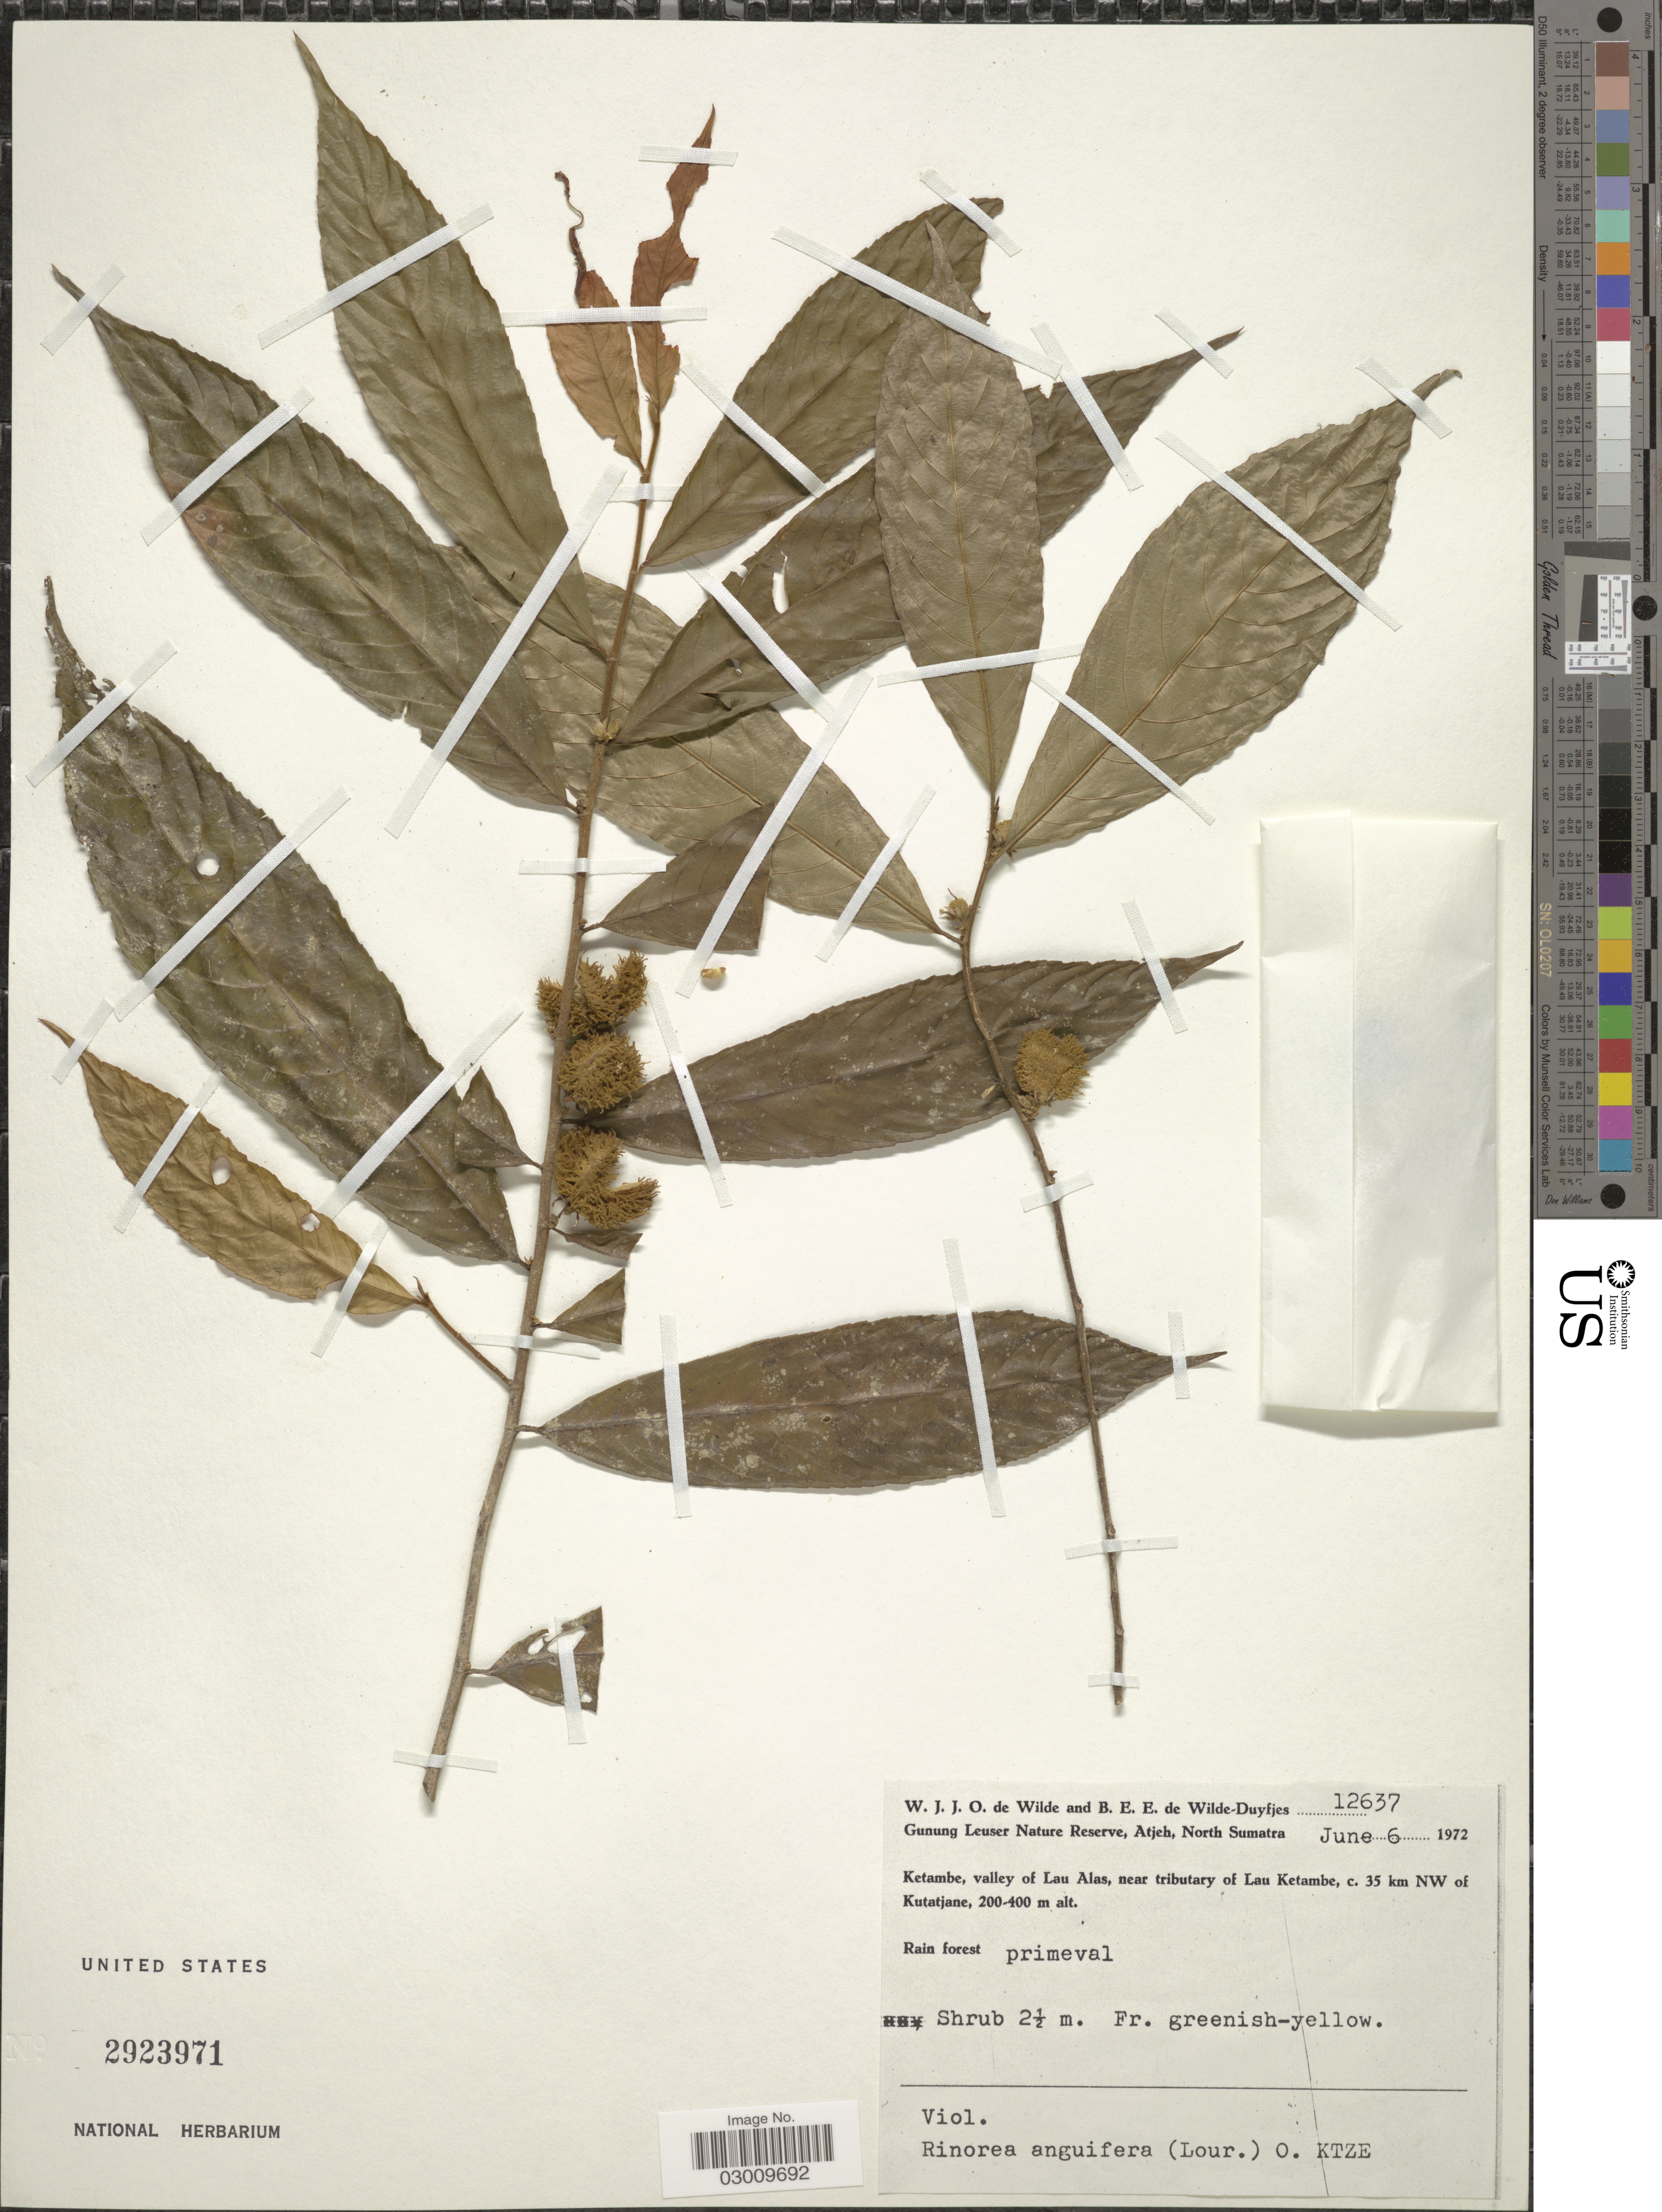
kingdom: Plantae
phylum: Tracheophyta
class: Magnoliopsida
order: Malpighiales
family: Violaceae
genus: Rinorea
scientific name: Rinorea anguifera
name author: Kuntze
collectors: W. J. de Wilde & B. E. de Wilde-Duyfjes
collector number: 12637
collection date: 1972-06-06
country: Indonesia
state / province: Sumatra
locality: Gunung Leuser Nature Reserve, Atjeh, North Sumatra. Ketambe, valley of Lau Alas, near tributary of Lau Ketambe, c. 35 km NW of Kutatjane.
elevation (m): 200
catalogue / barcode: US 2923971